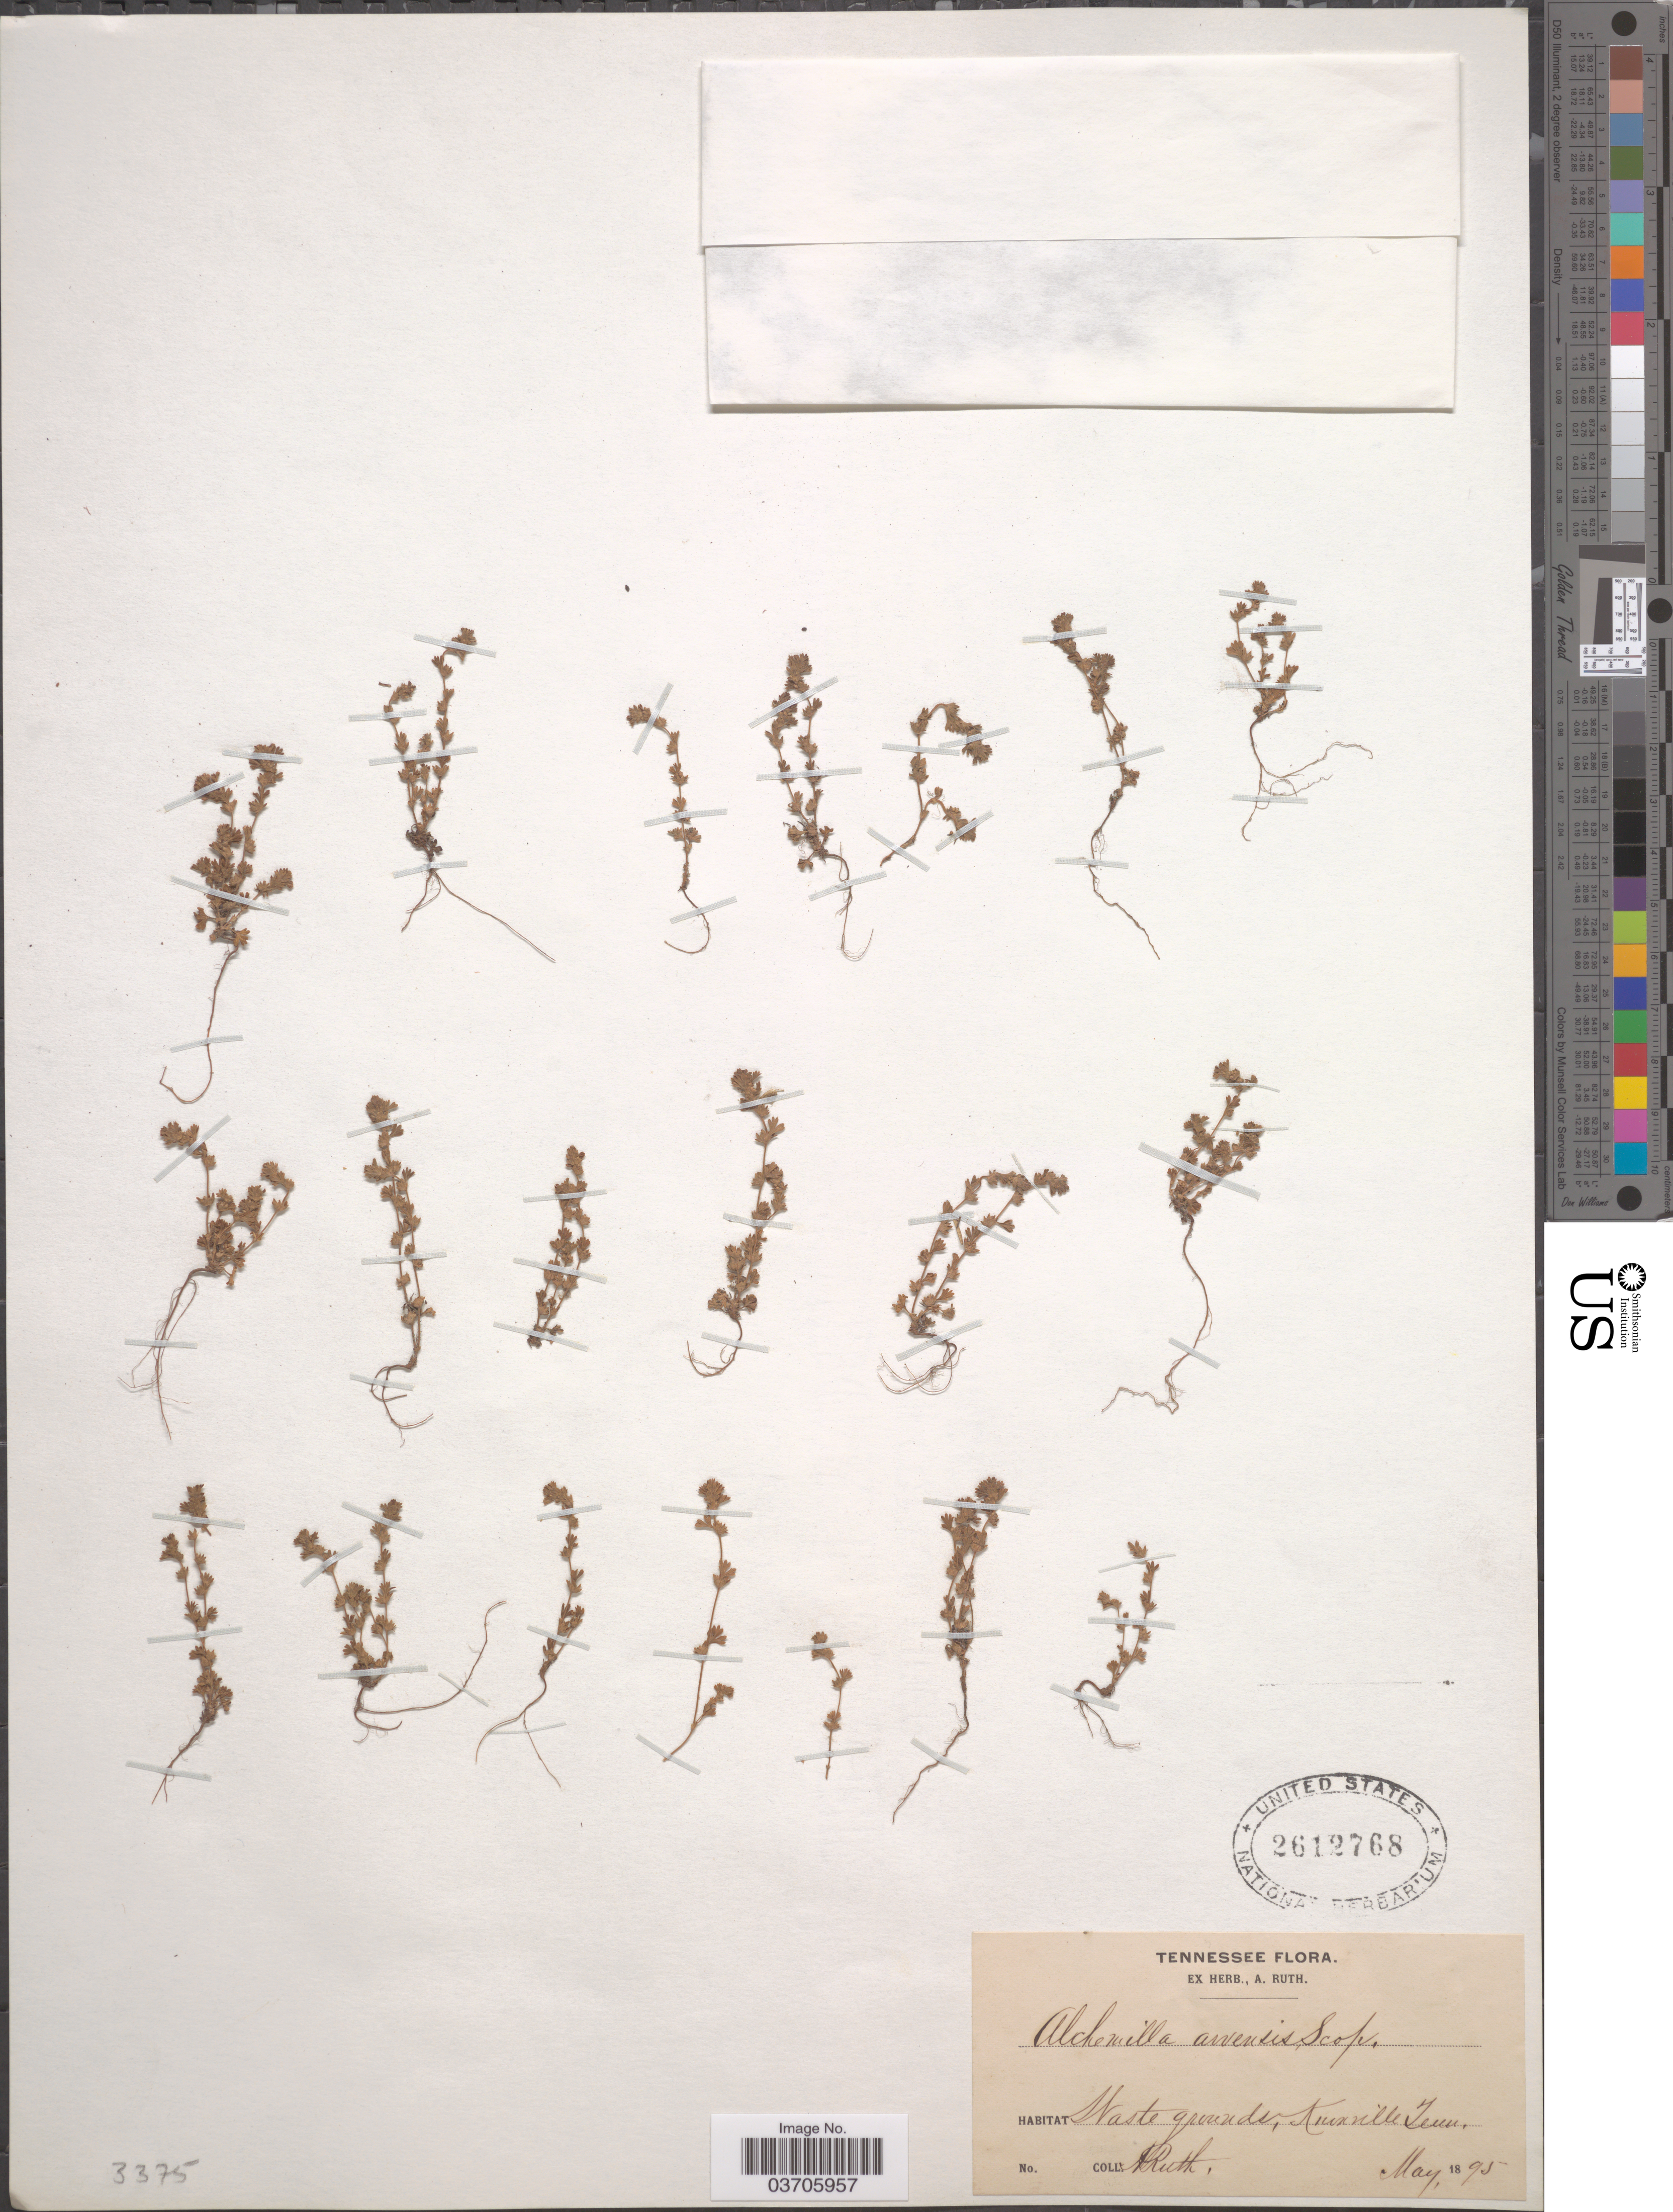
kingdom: Plantae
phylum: Tracheophyta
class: Magnoliopsida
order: Rosales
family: Rosaceae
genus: Aphanes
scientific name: Aphanes australis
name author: Rydb.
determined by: Strong, Mark T., (BOT), Smithsonian Institution - National Museum of Natural History (UNITED STATES)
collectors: A. Ruth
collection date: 1895-05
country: United States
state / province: Tennessee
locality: Knoxville.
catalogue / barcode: US 2612768